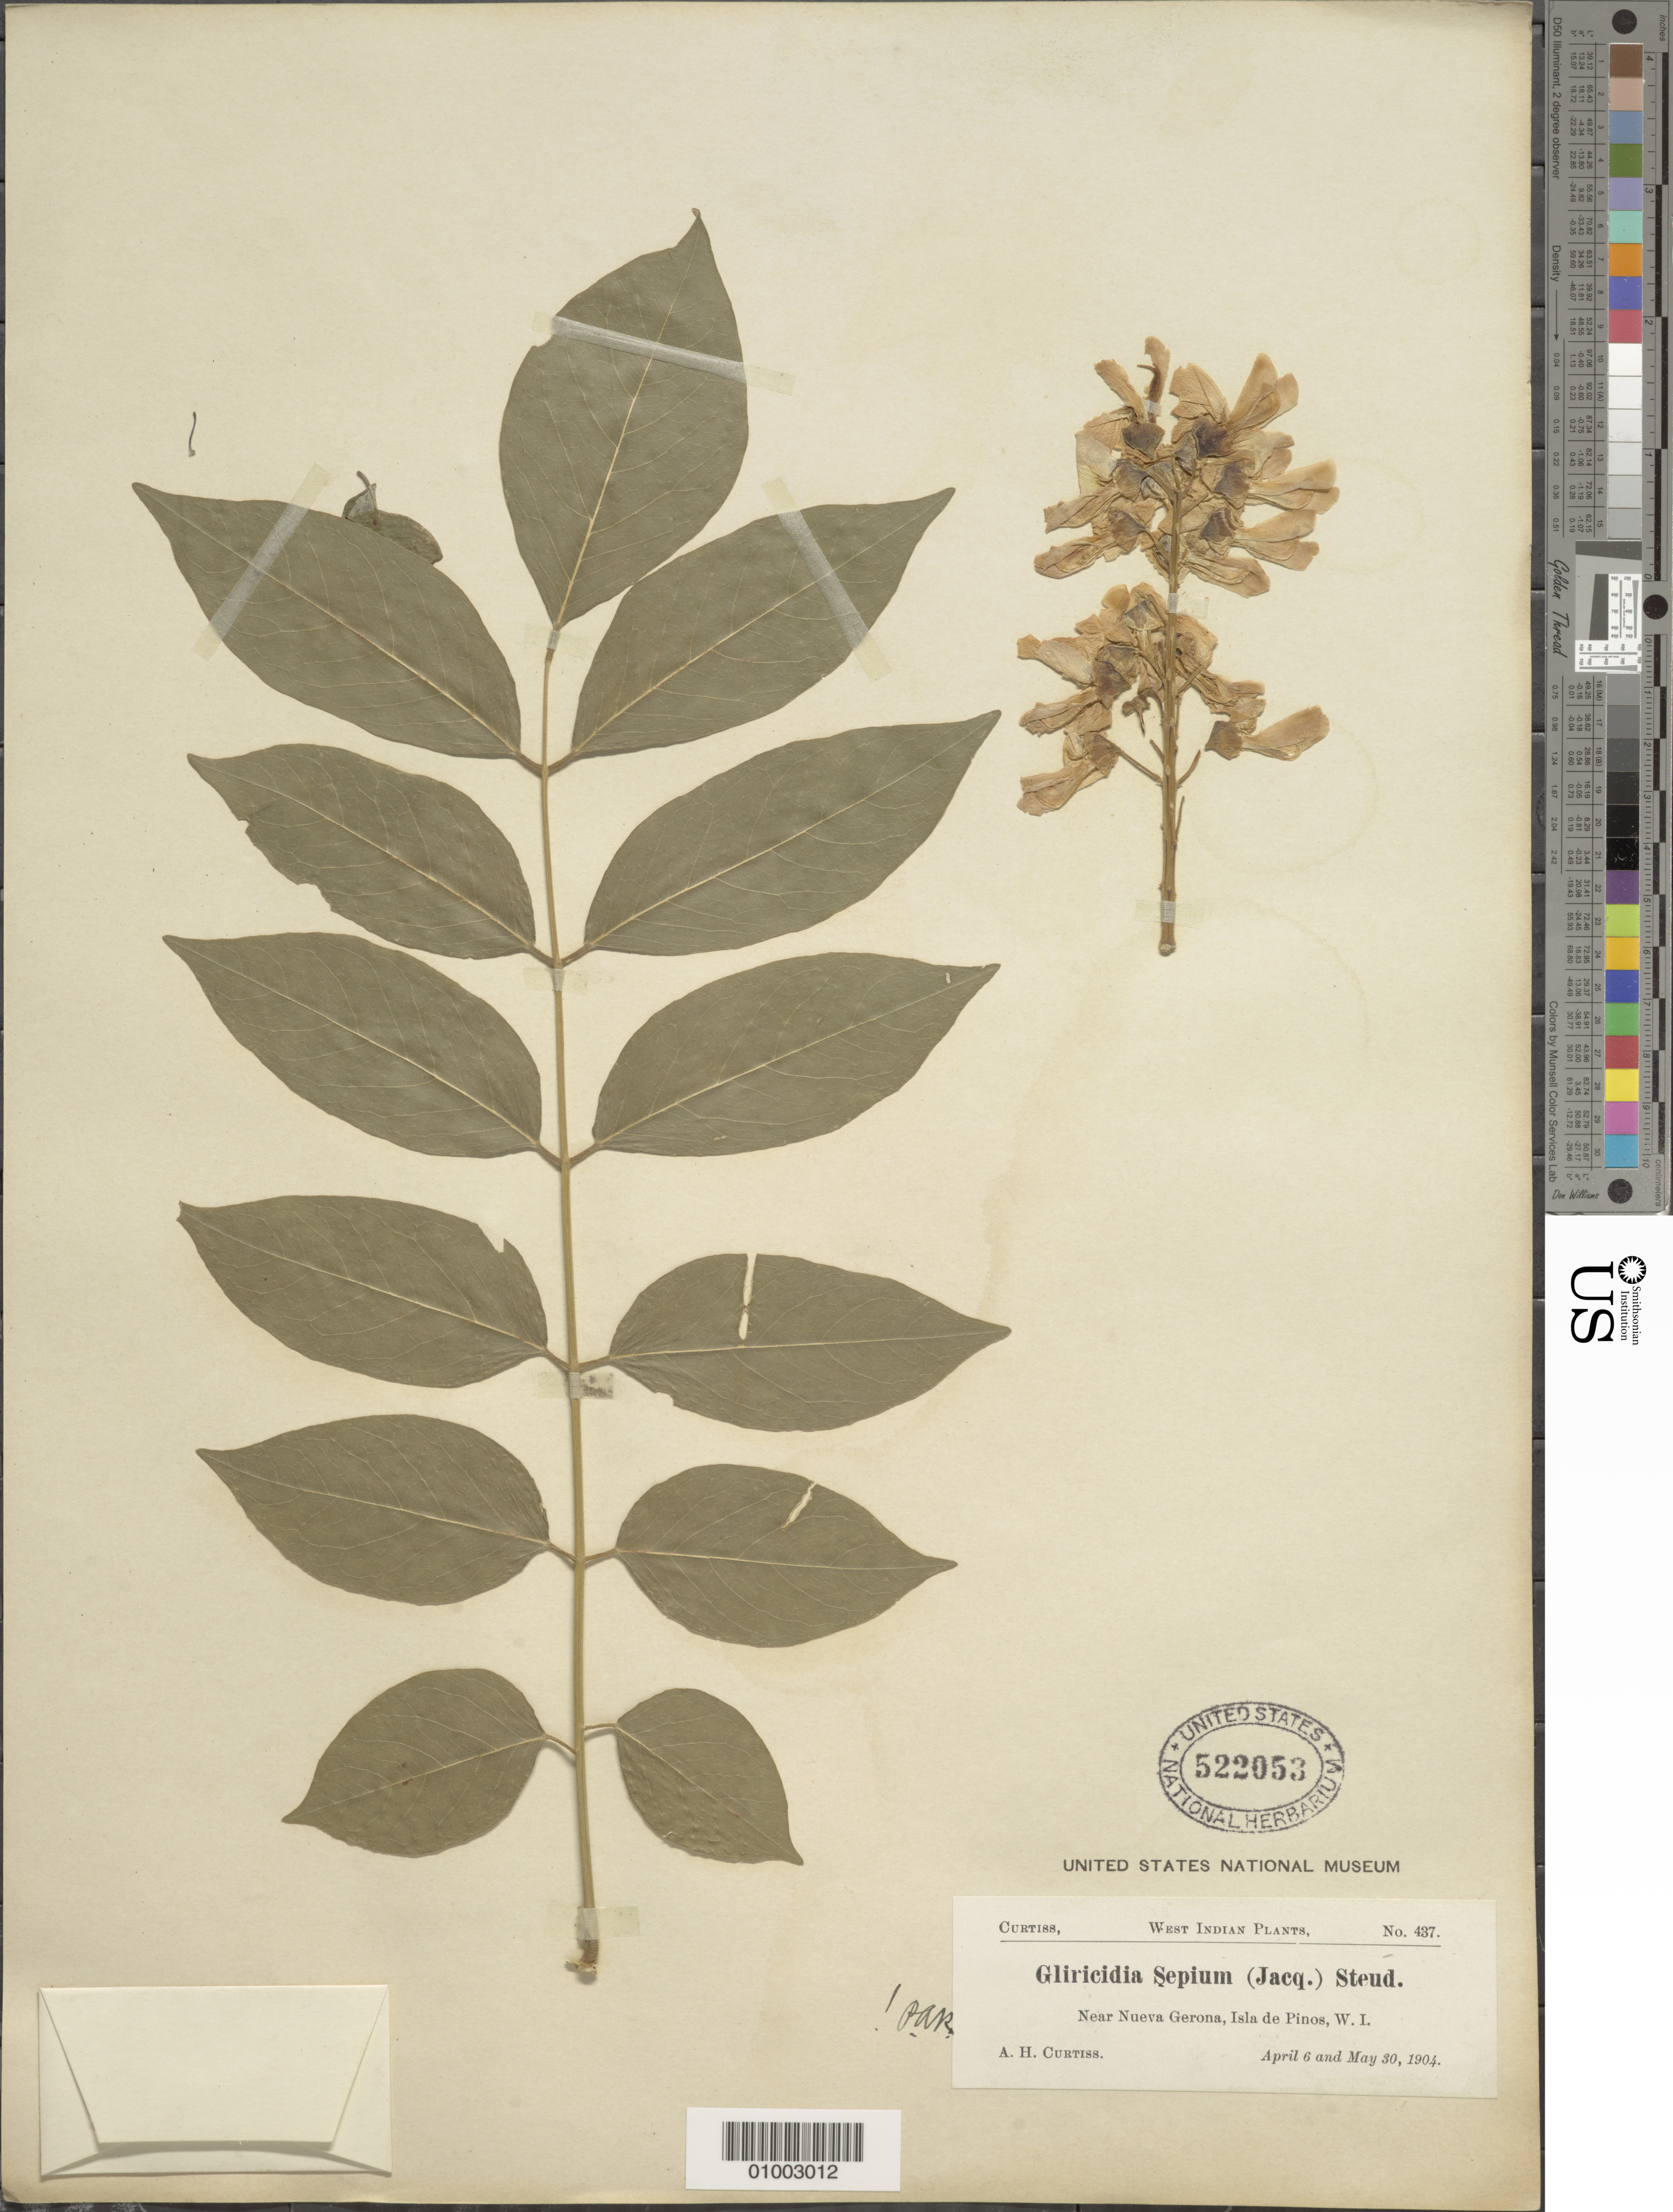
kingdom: Plantae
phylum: Tracheophyta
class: Magnoliopsida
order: Fabales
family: Fabaceae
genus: Gliricidia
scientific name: Gliricidia sepium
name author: (Jacq.) Kunth ex Walp.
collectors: A. H. Curtiss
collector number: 437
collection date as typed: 06 Apr 1904 and 30 May 1904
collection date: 1904-04-06,1904-05-30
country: Cuba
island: Isla de la Juventud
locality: Isle of Pines, Near Nueva Gerona, Isla de Pinos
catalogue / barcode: US 522053